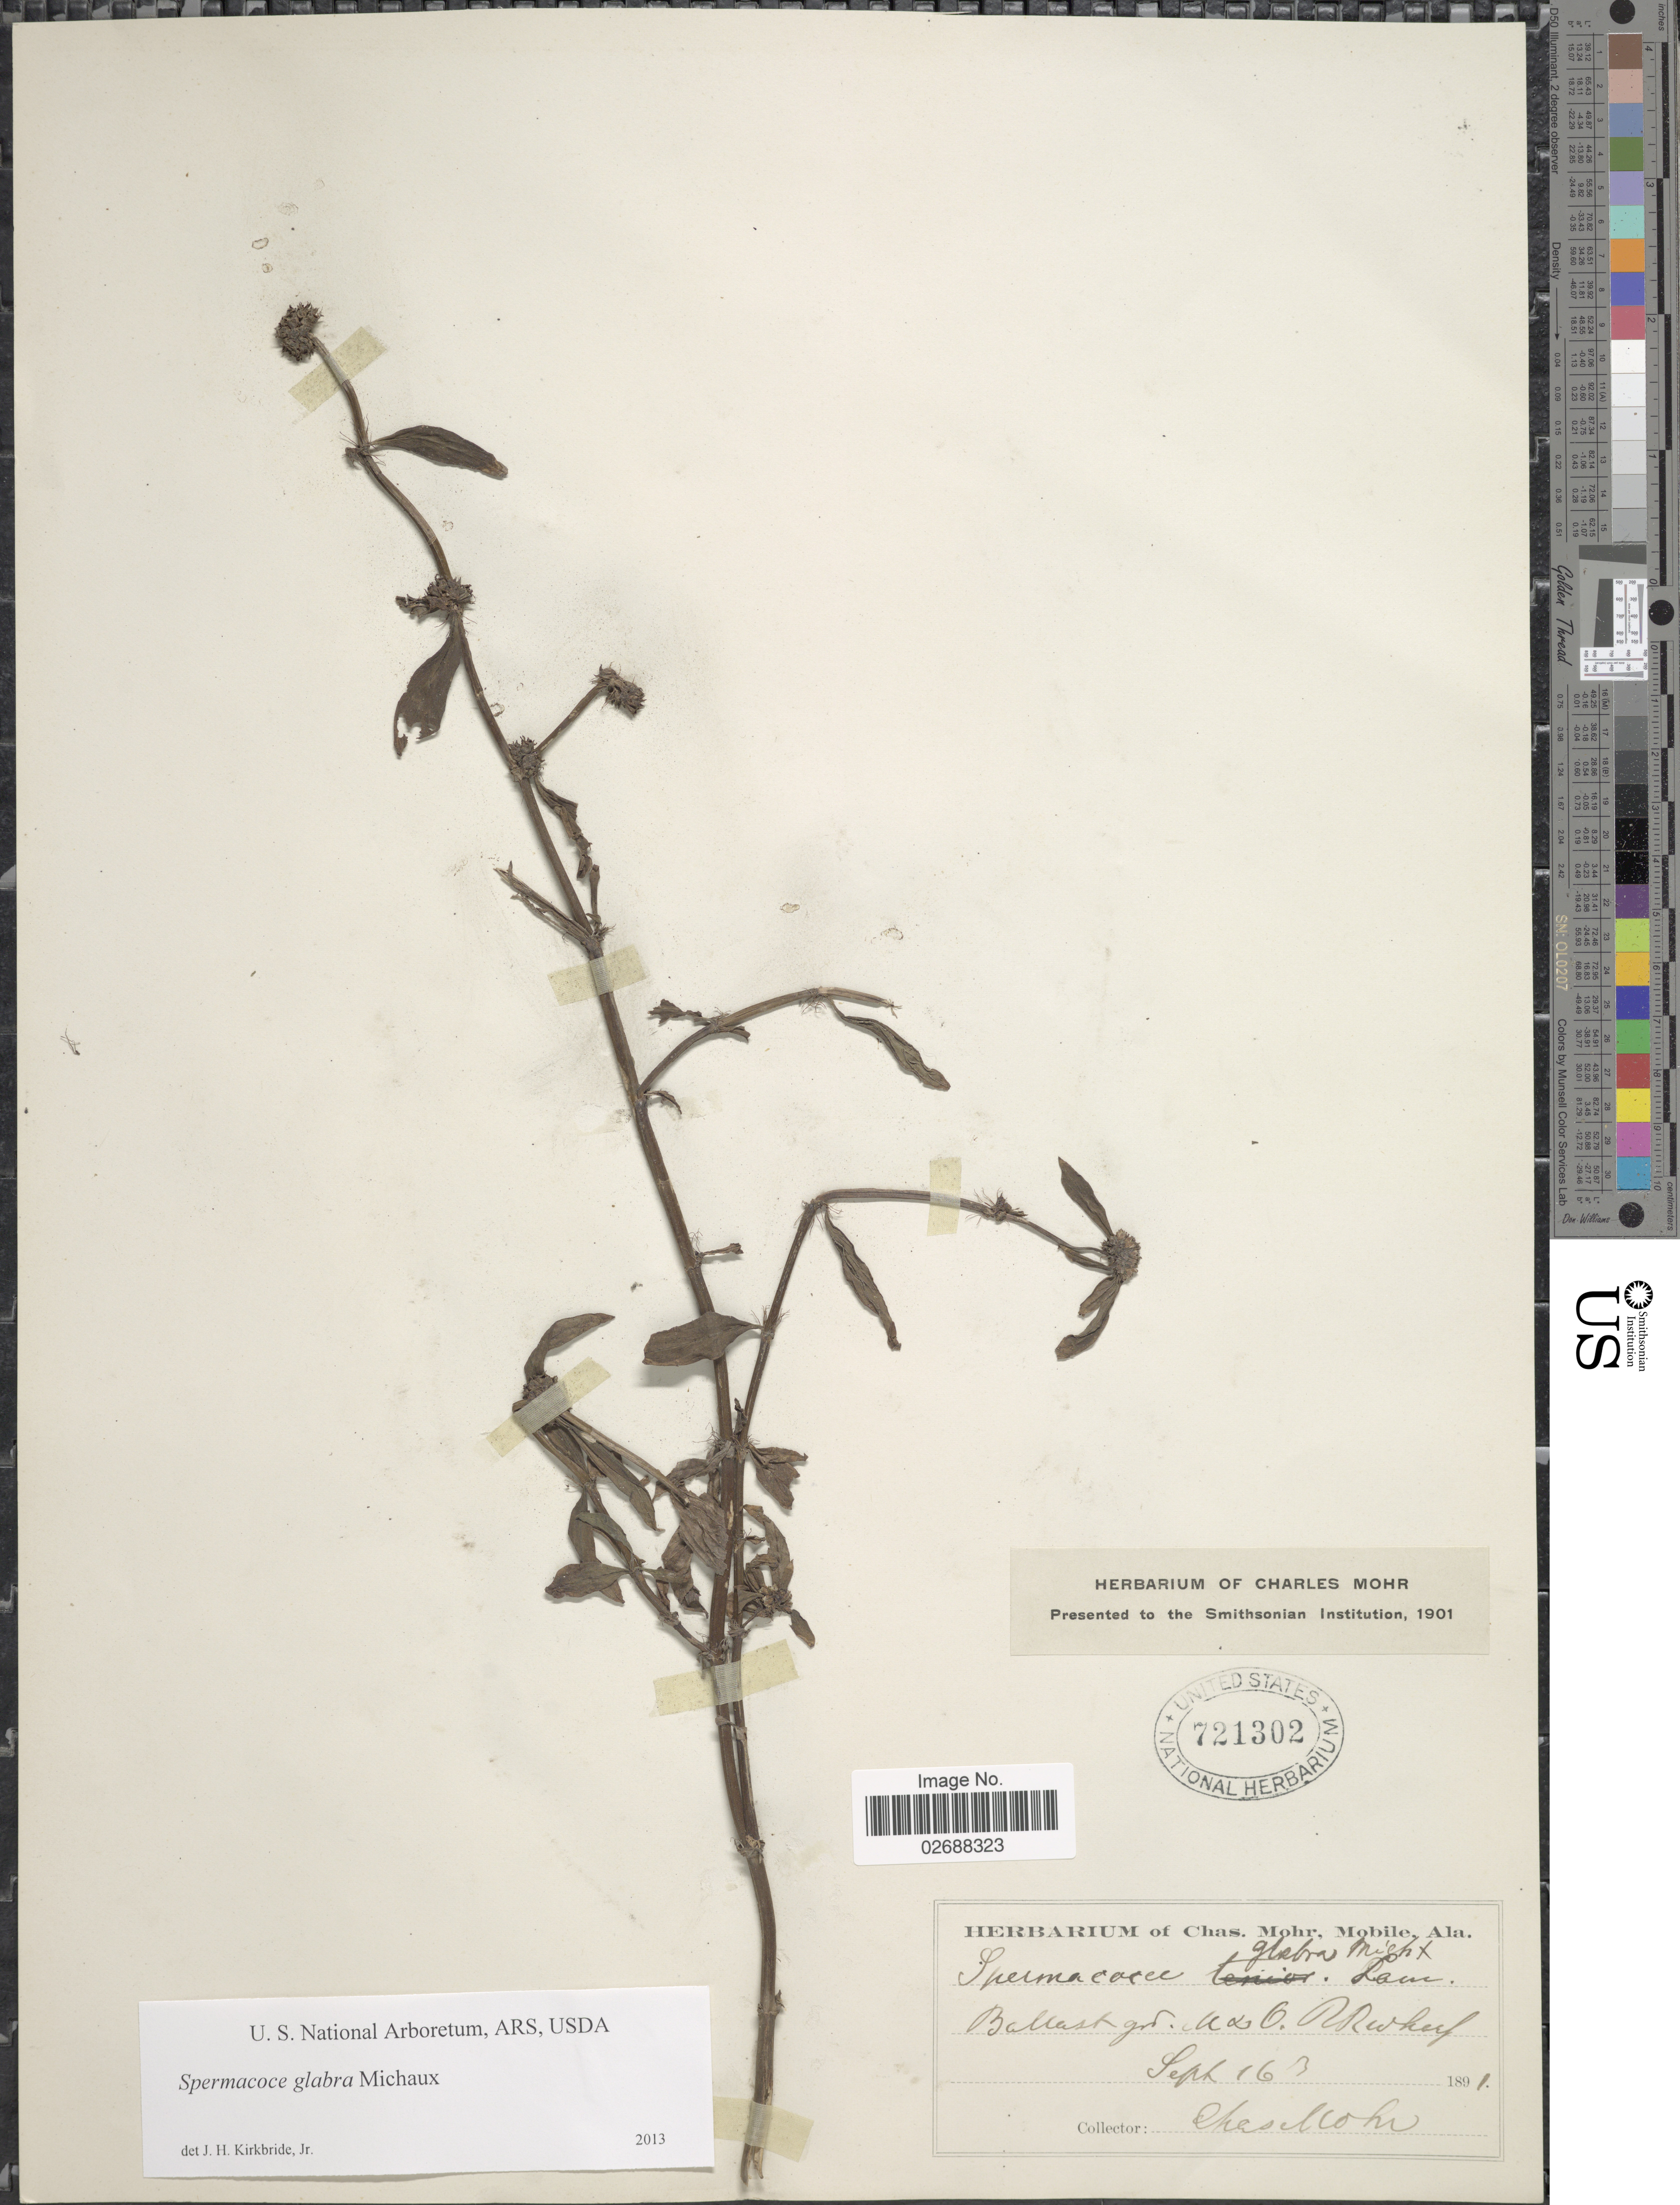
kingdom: Plantae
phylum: Tracheophyta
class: Magnoliopsida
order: Gentianales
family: Rubiaceae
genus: Spermacoce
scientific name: Spermacoce glabra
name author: Michx.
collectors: Mohr, C. T. (herbarium)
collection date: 1891-09-16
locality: Ballast grd. M & C. R.R. wharf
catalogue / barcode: US 721302